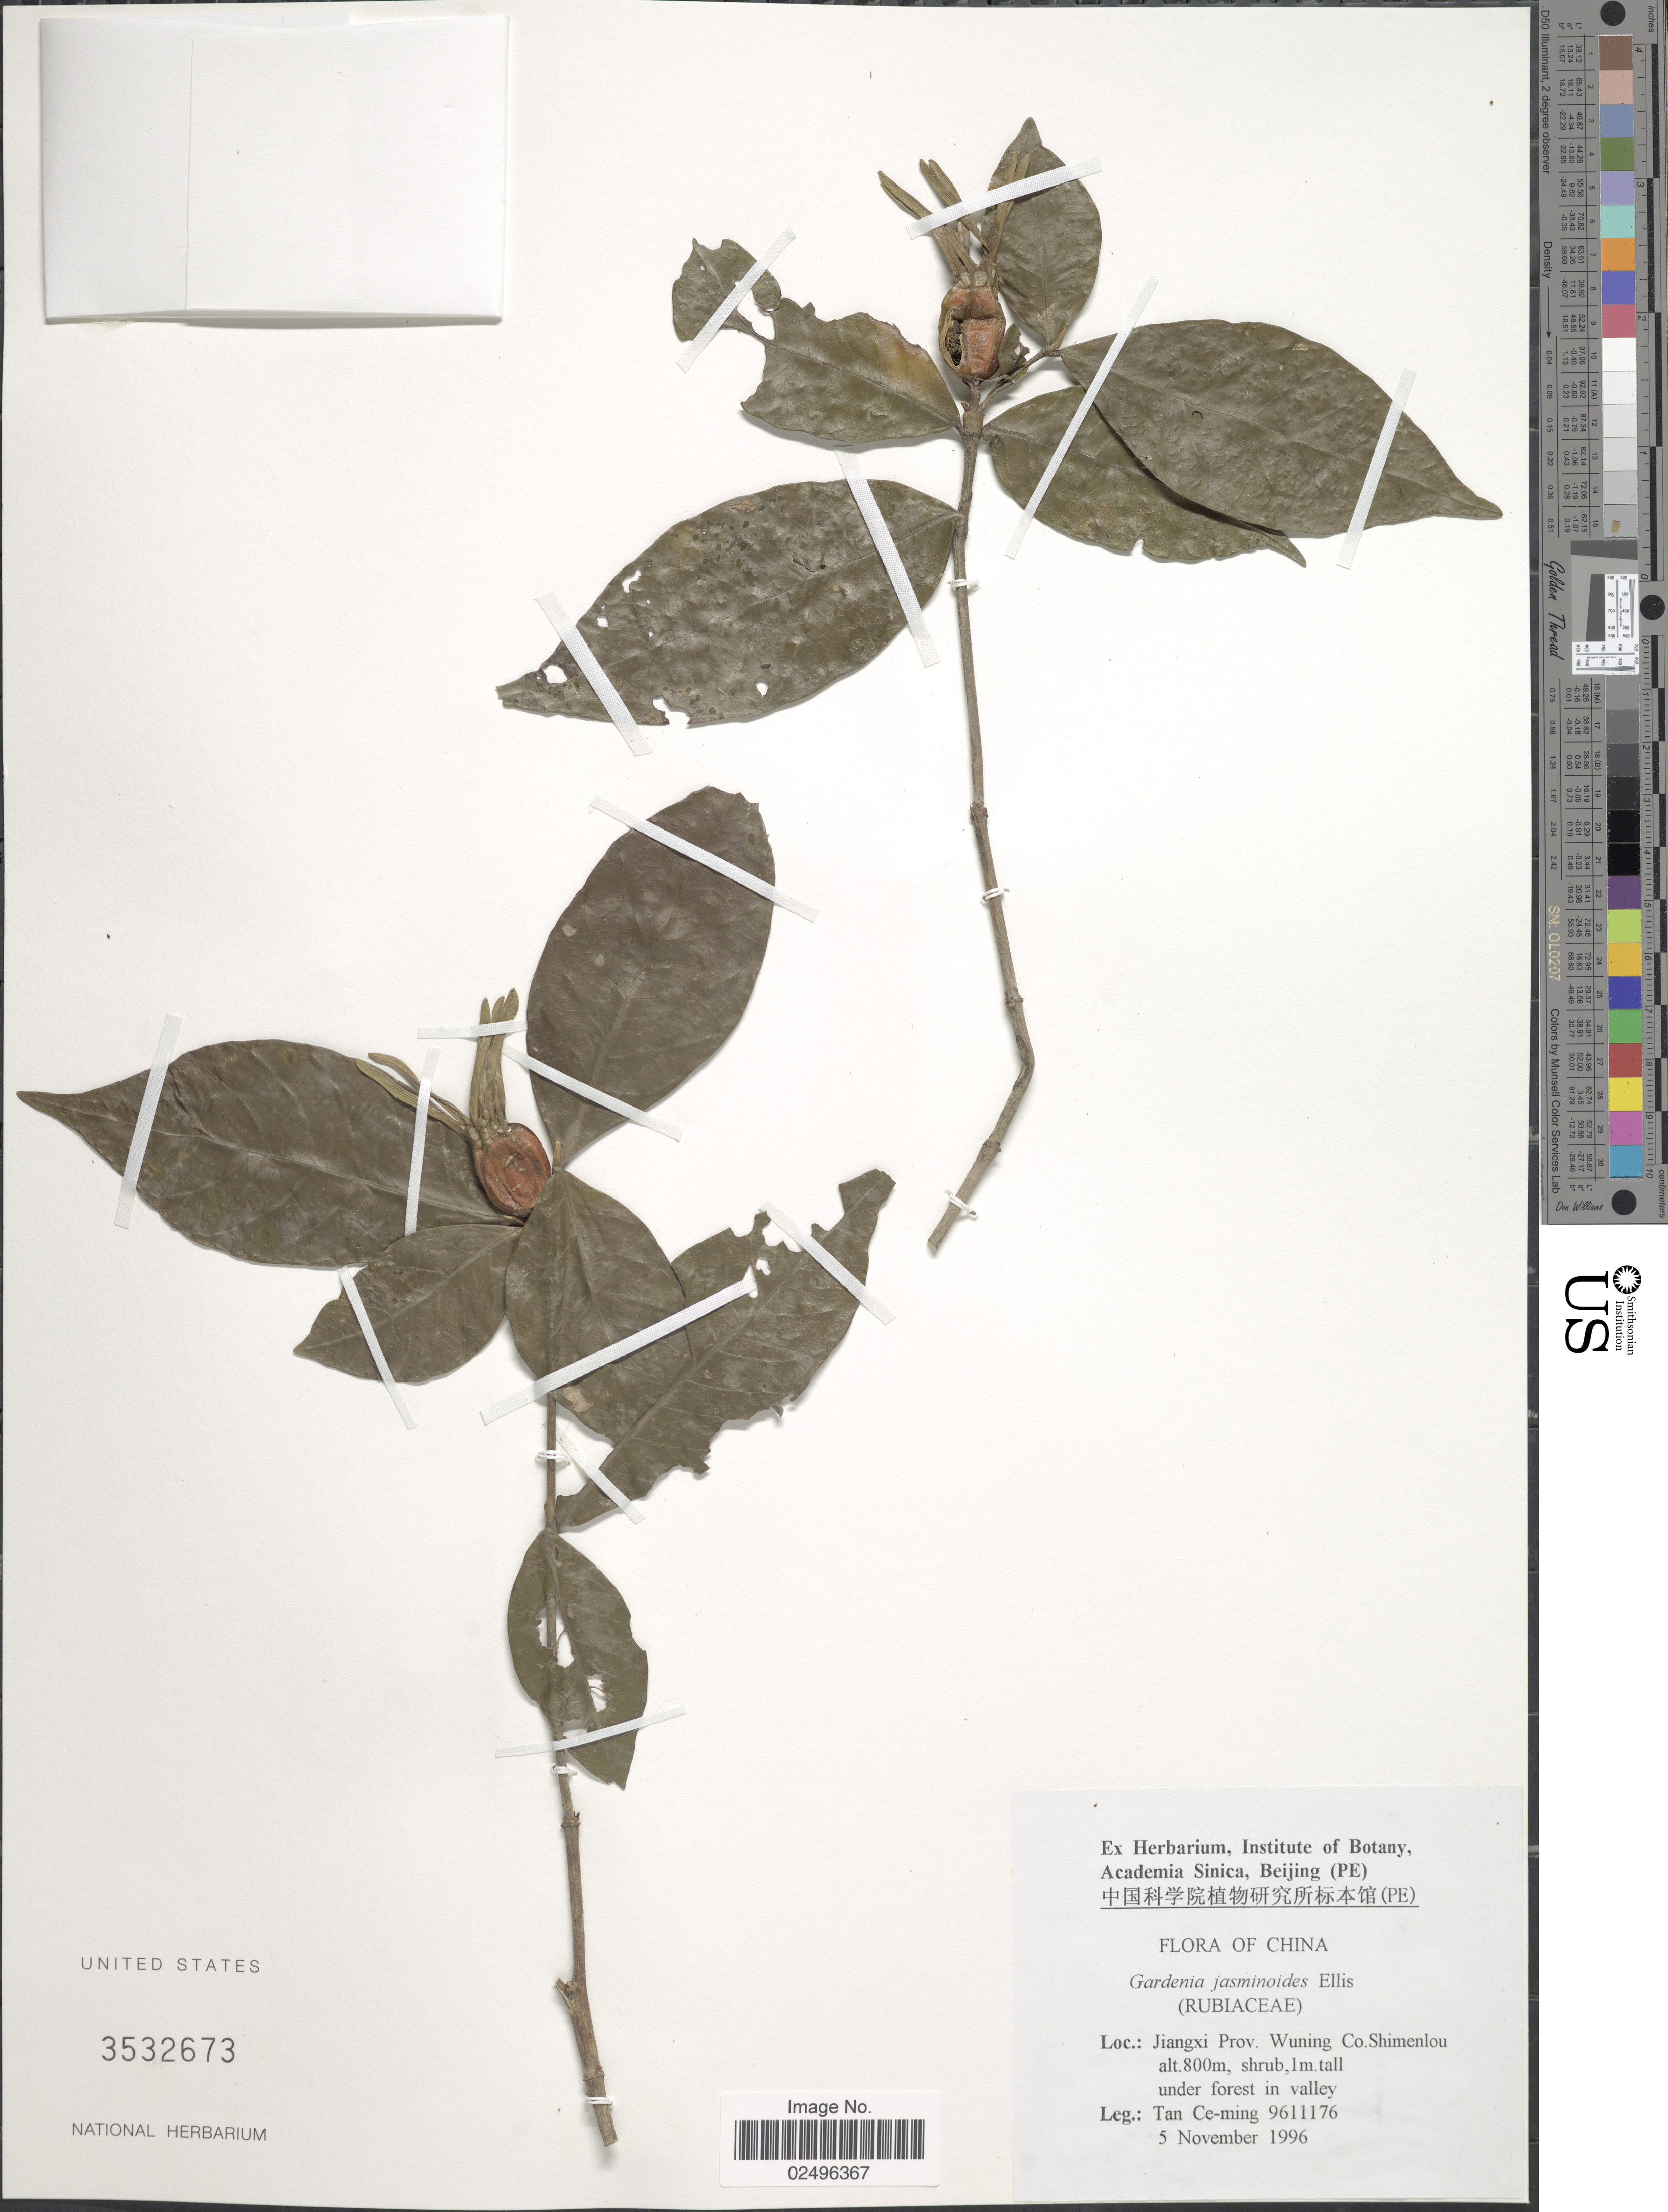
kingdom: Plantae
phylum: Tracheophyta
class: Magnoliopsida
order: Gentianales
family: Rubiaceae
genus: Gardenia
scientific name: Gardenia augusta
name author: (L.) Merr.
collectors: T. Ce-ming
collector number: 9611176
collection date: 1996-11-05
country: China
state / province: Jiangxi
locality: Wuning Co. Shimenlou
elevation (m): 800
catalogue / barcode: US 3532673